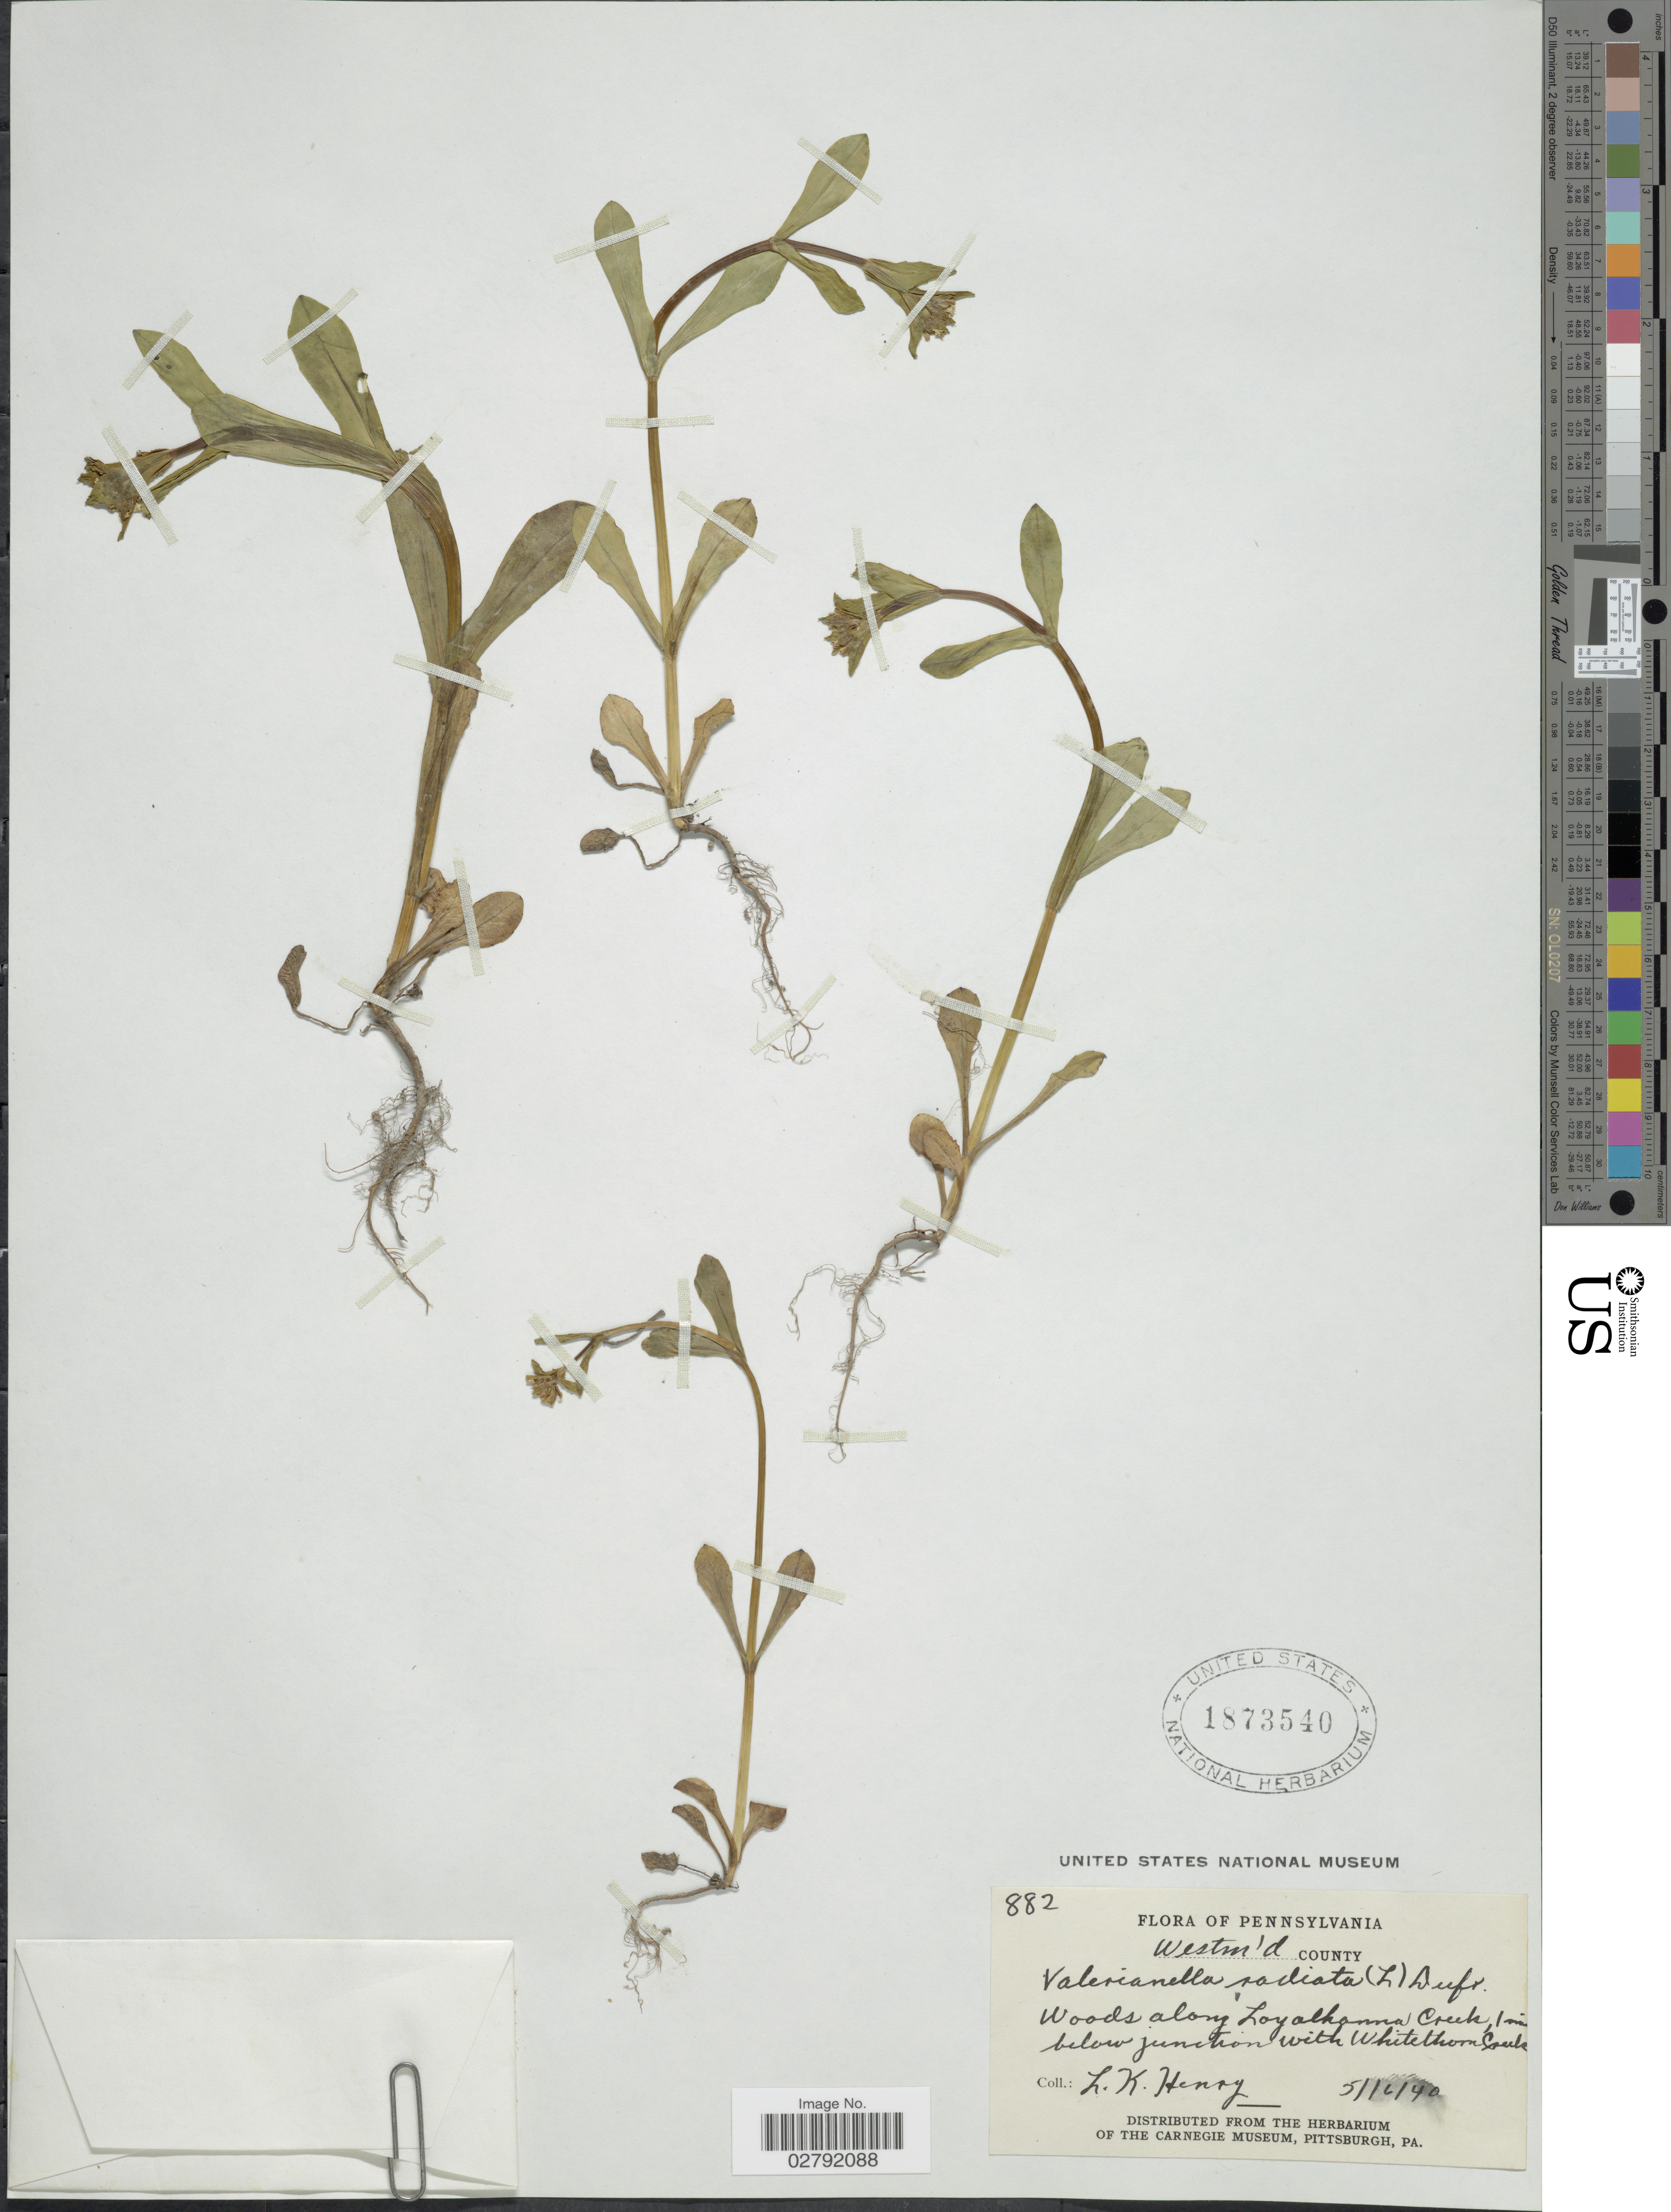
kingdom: Plantae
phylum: Tracheophyta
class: Magnoliopsida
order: Dipsacales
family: Caprifoliaceae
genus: Valerianella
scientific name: Valerianella radiata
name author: (L.) Dufr.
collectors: L. K. Henry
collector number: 882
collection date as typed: Transcribed d/m/y: 16/5/40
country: United States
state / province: Pennsylvania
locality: Westm'd County. Woods along Loyalhanna Creek, 1 mi. below junction with Whitethorn Creek.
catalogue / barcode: US 1873540